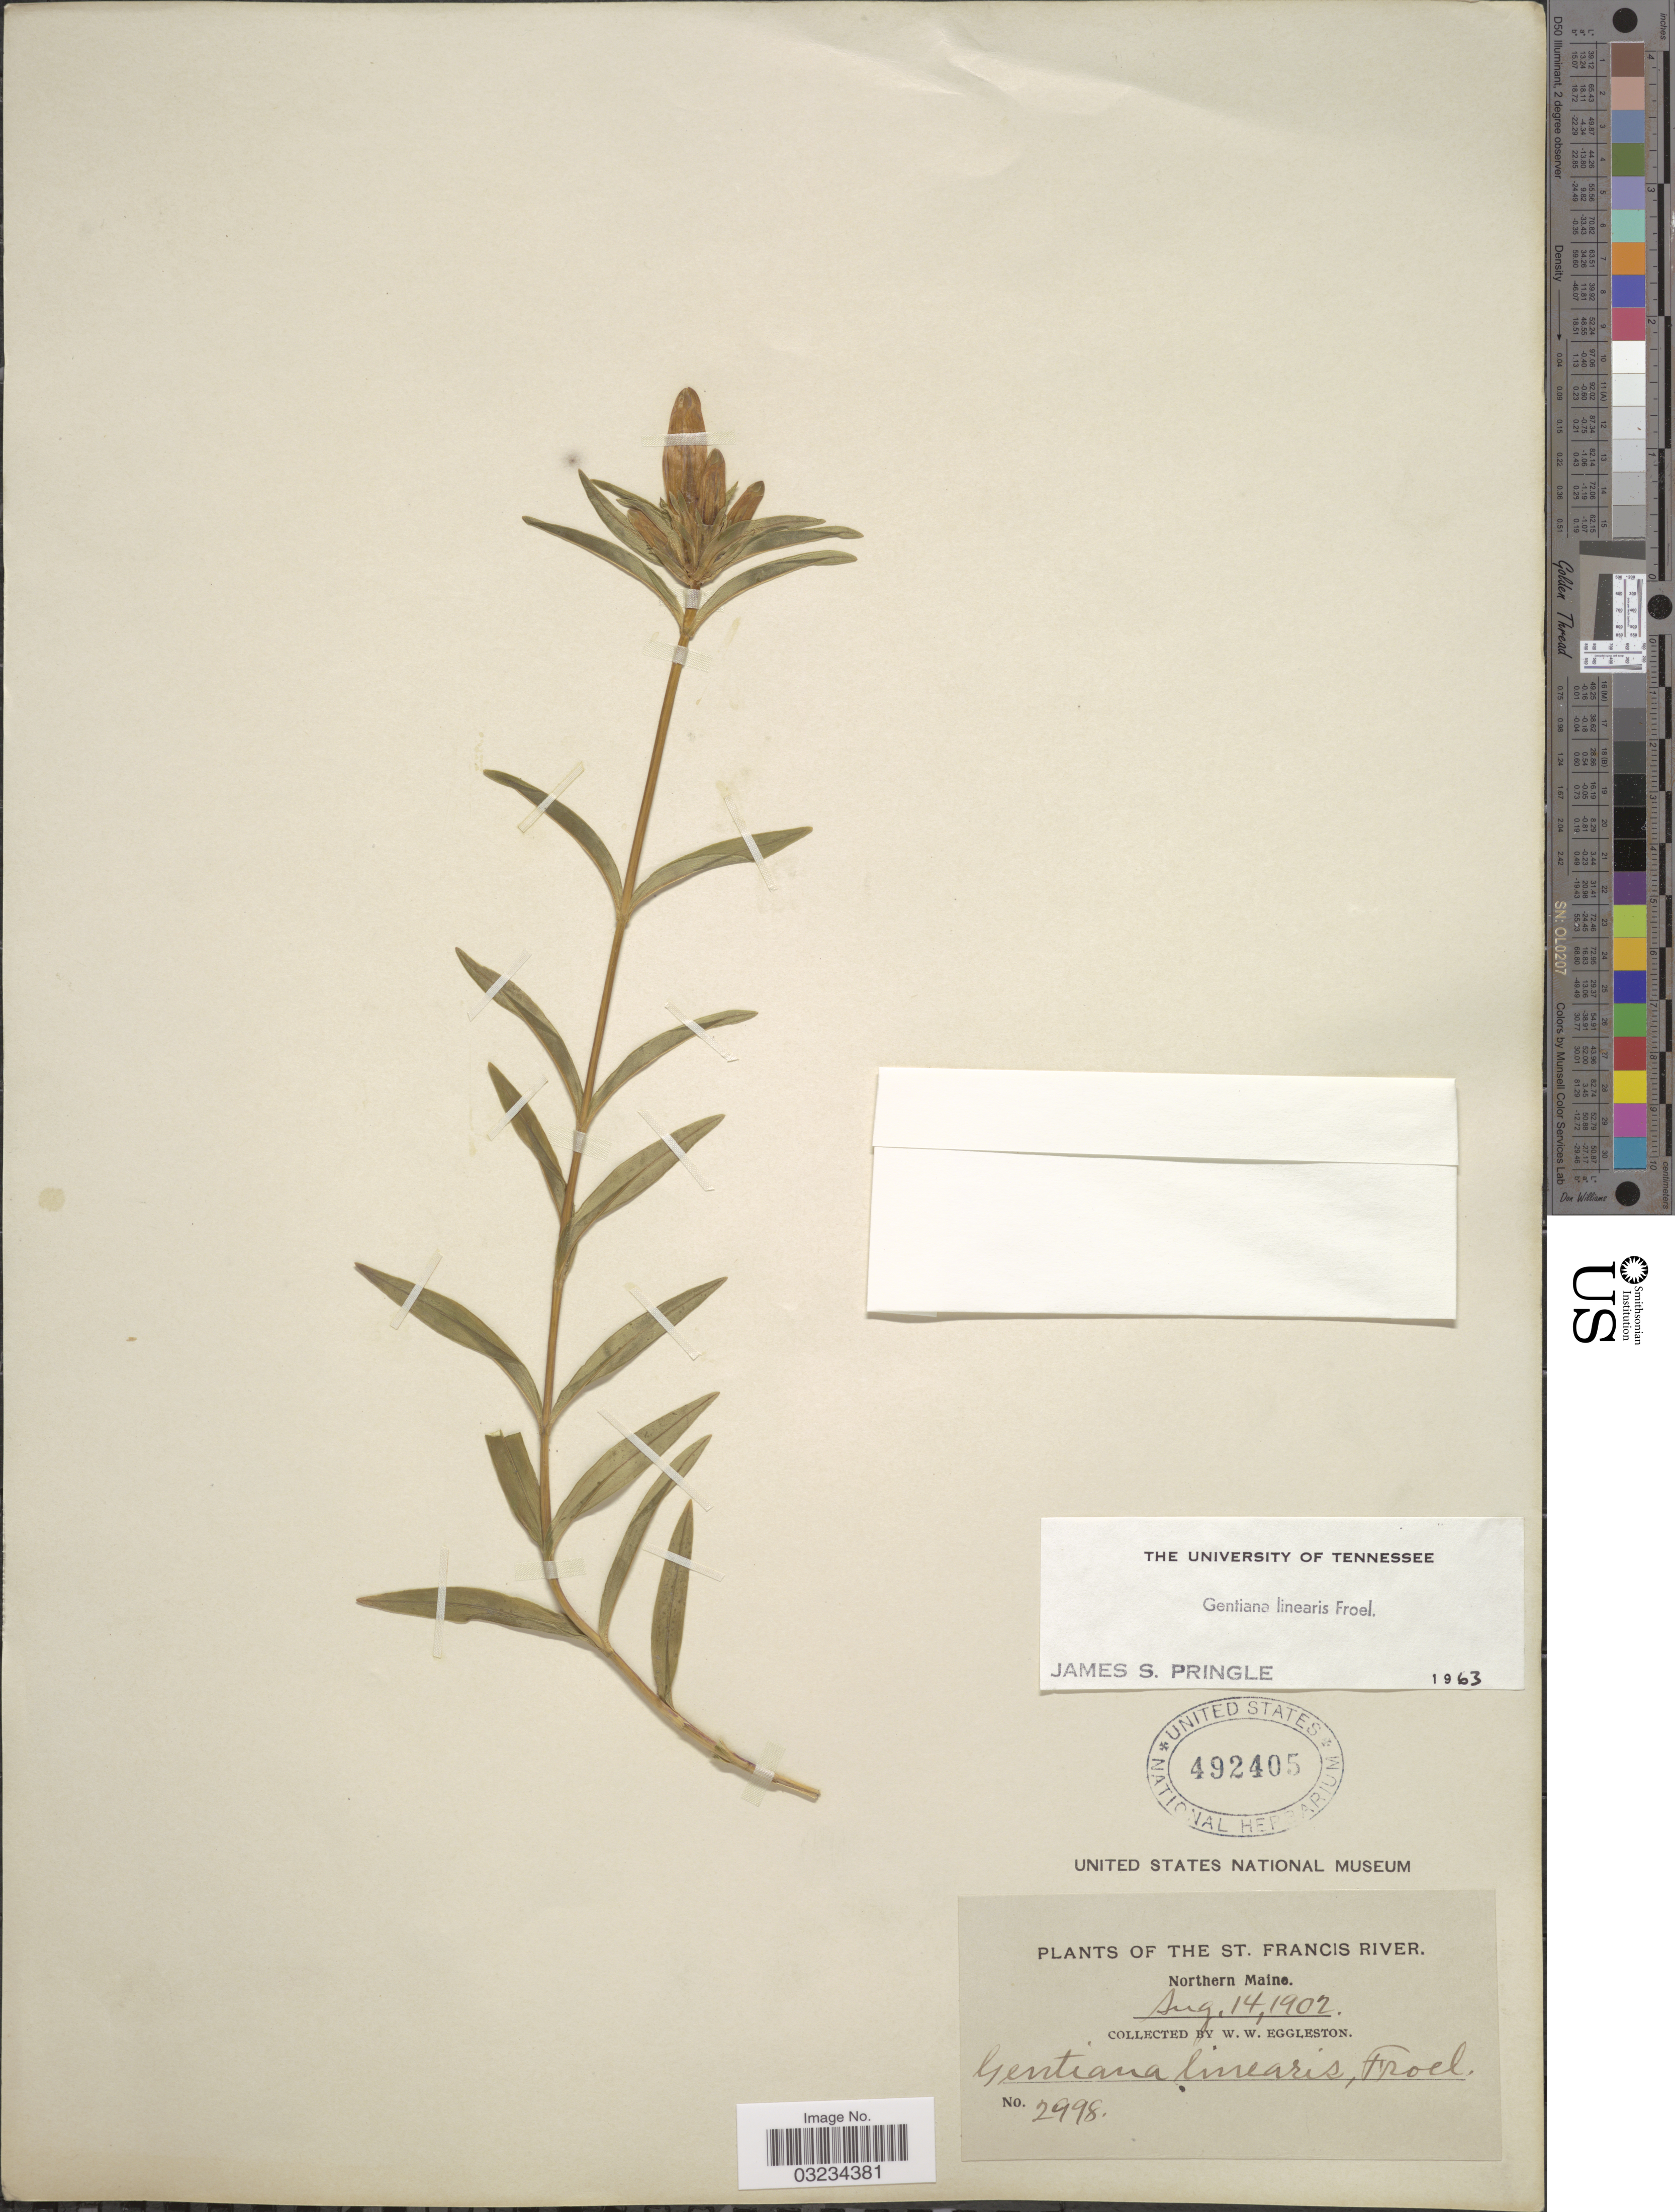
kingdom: Plantae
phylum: Tracheophyta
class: Magnoliopsida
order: Gentianales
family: Gentianaceae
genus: Gentiana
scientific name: Gentiana linearis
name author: Froel.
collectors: W. W. Eggleston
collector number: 2998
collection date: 1902-08-14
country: United States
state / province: Maine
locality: St. Francis River. Northern Maine.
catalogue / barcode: US 492405